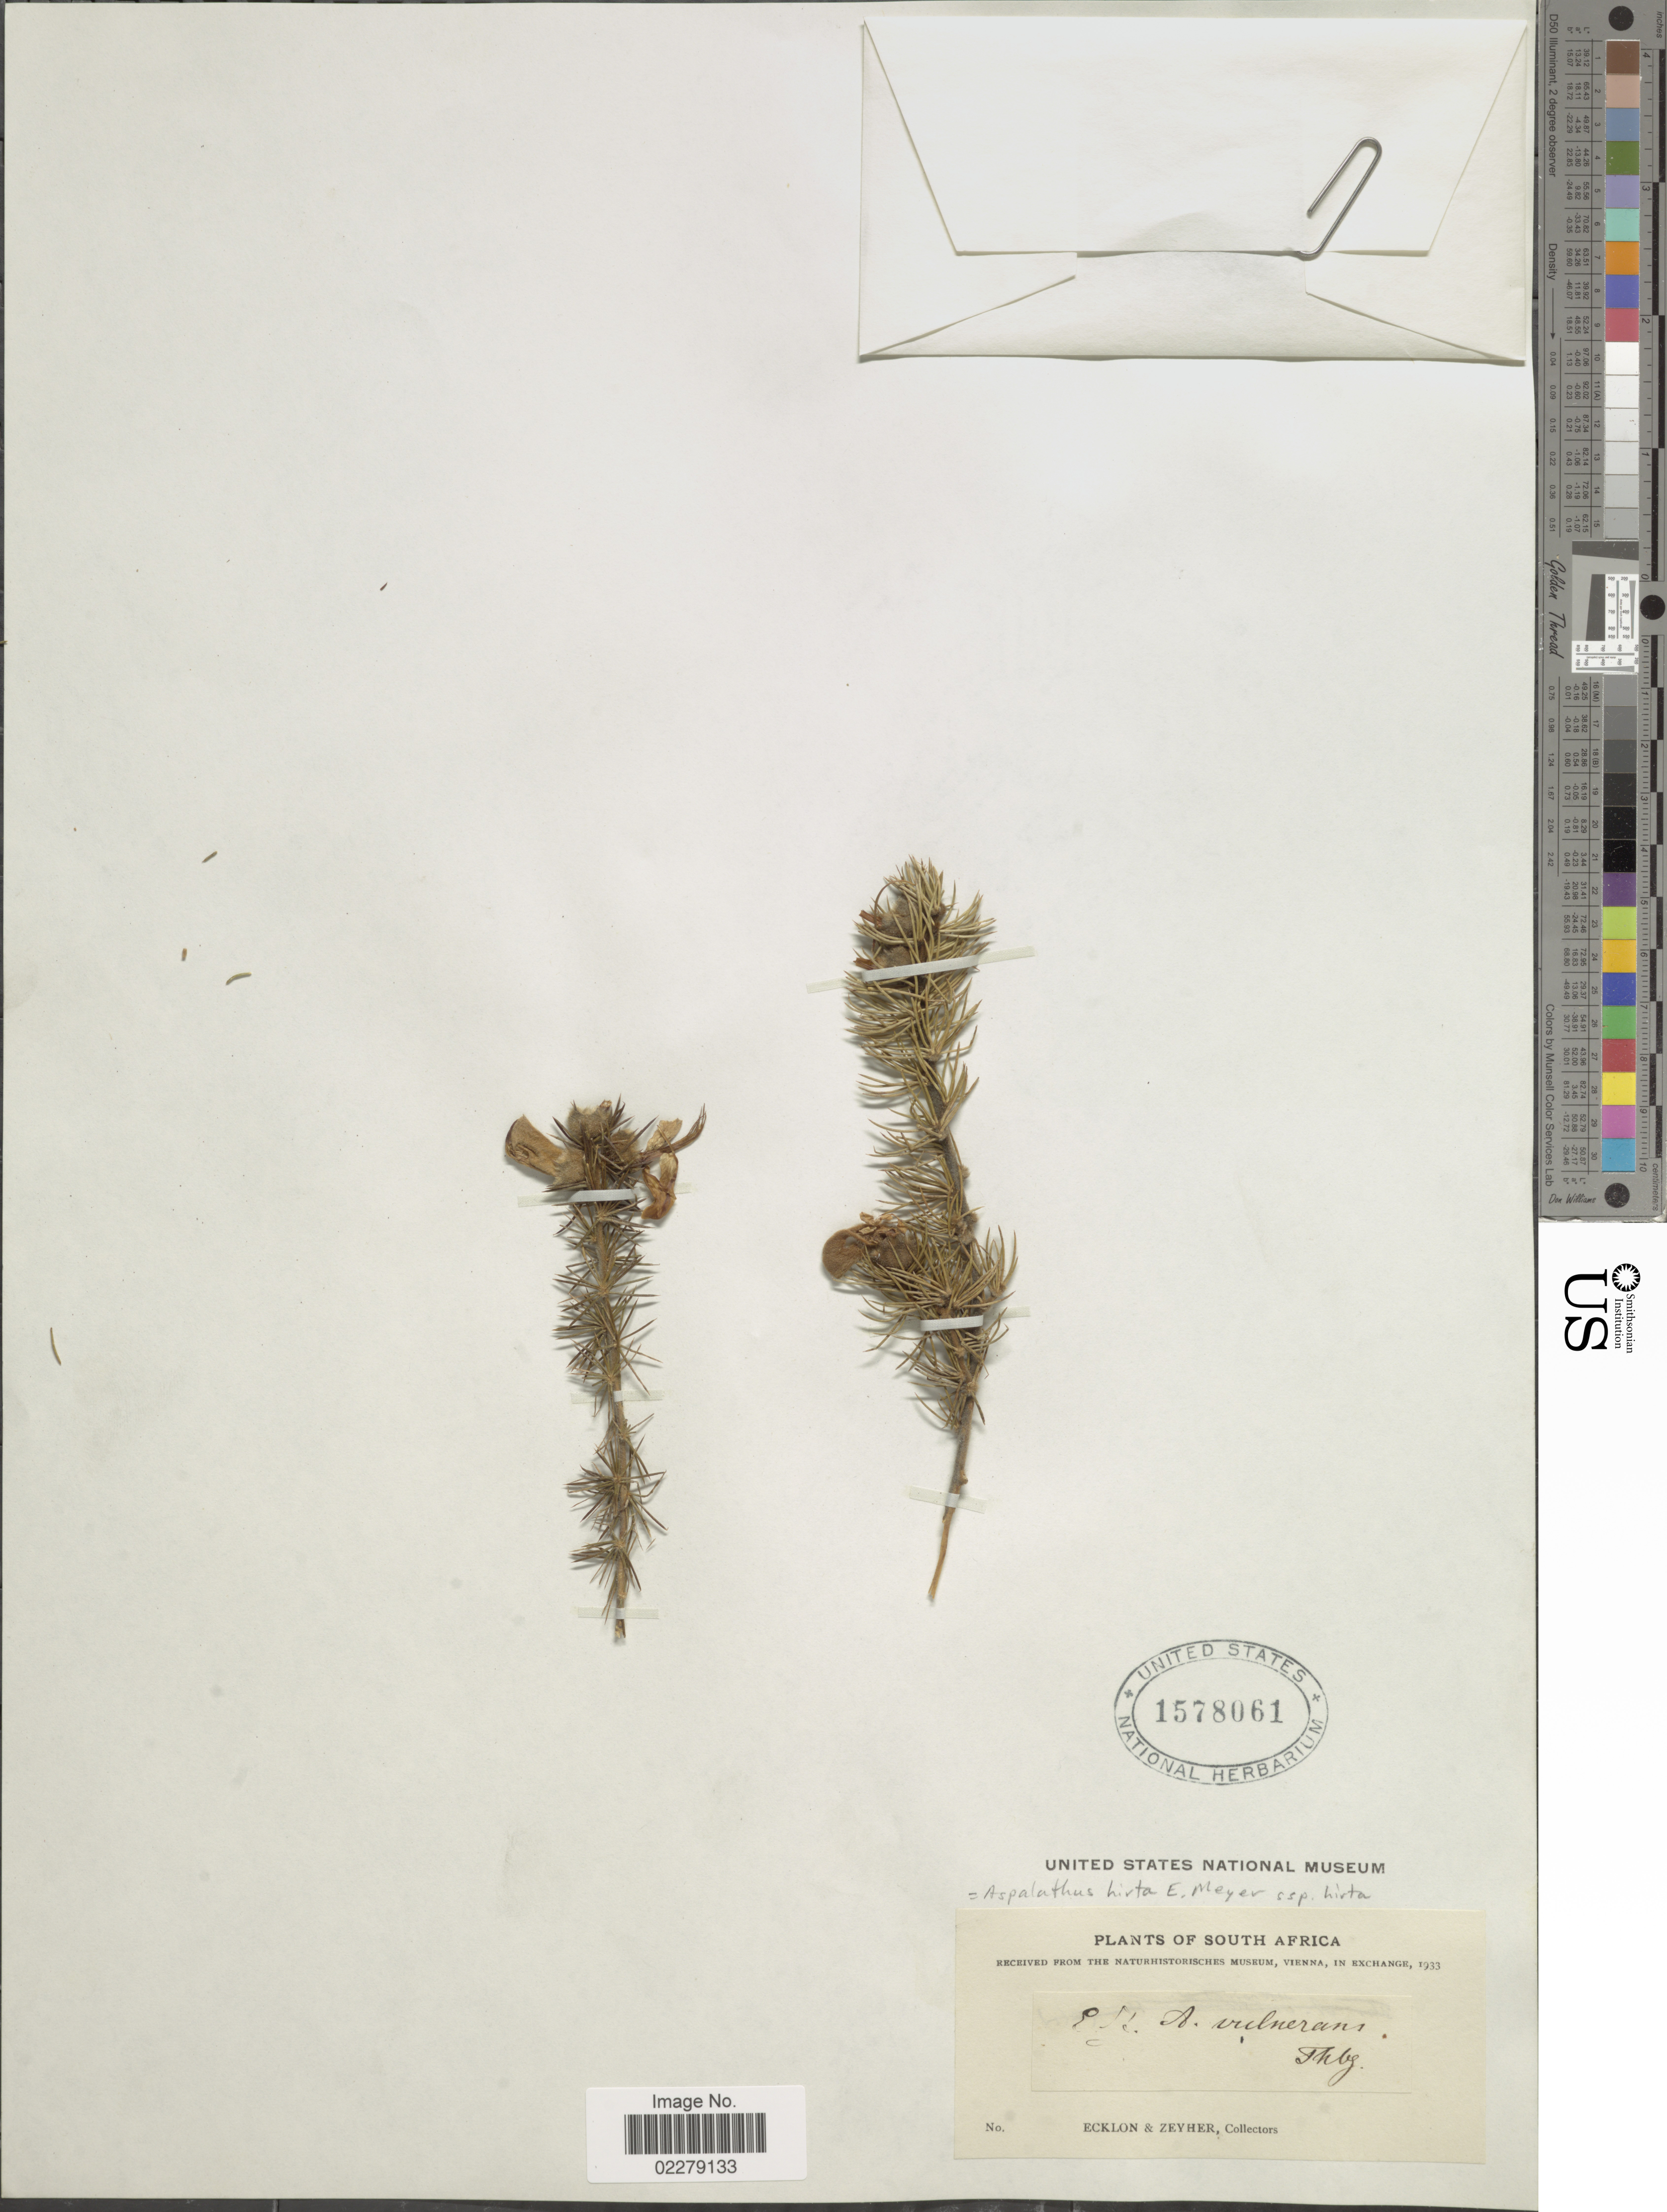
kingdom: Plantae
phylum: Tracheophyta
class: Magnoliopsida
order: Fabales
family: Fabaceae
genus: Aspalathus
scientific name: Aspalathus hirta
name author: E. Mey.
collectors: -. Ecklon & -. Zeyher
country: South Africa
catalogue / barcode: US 1578061